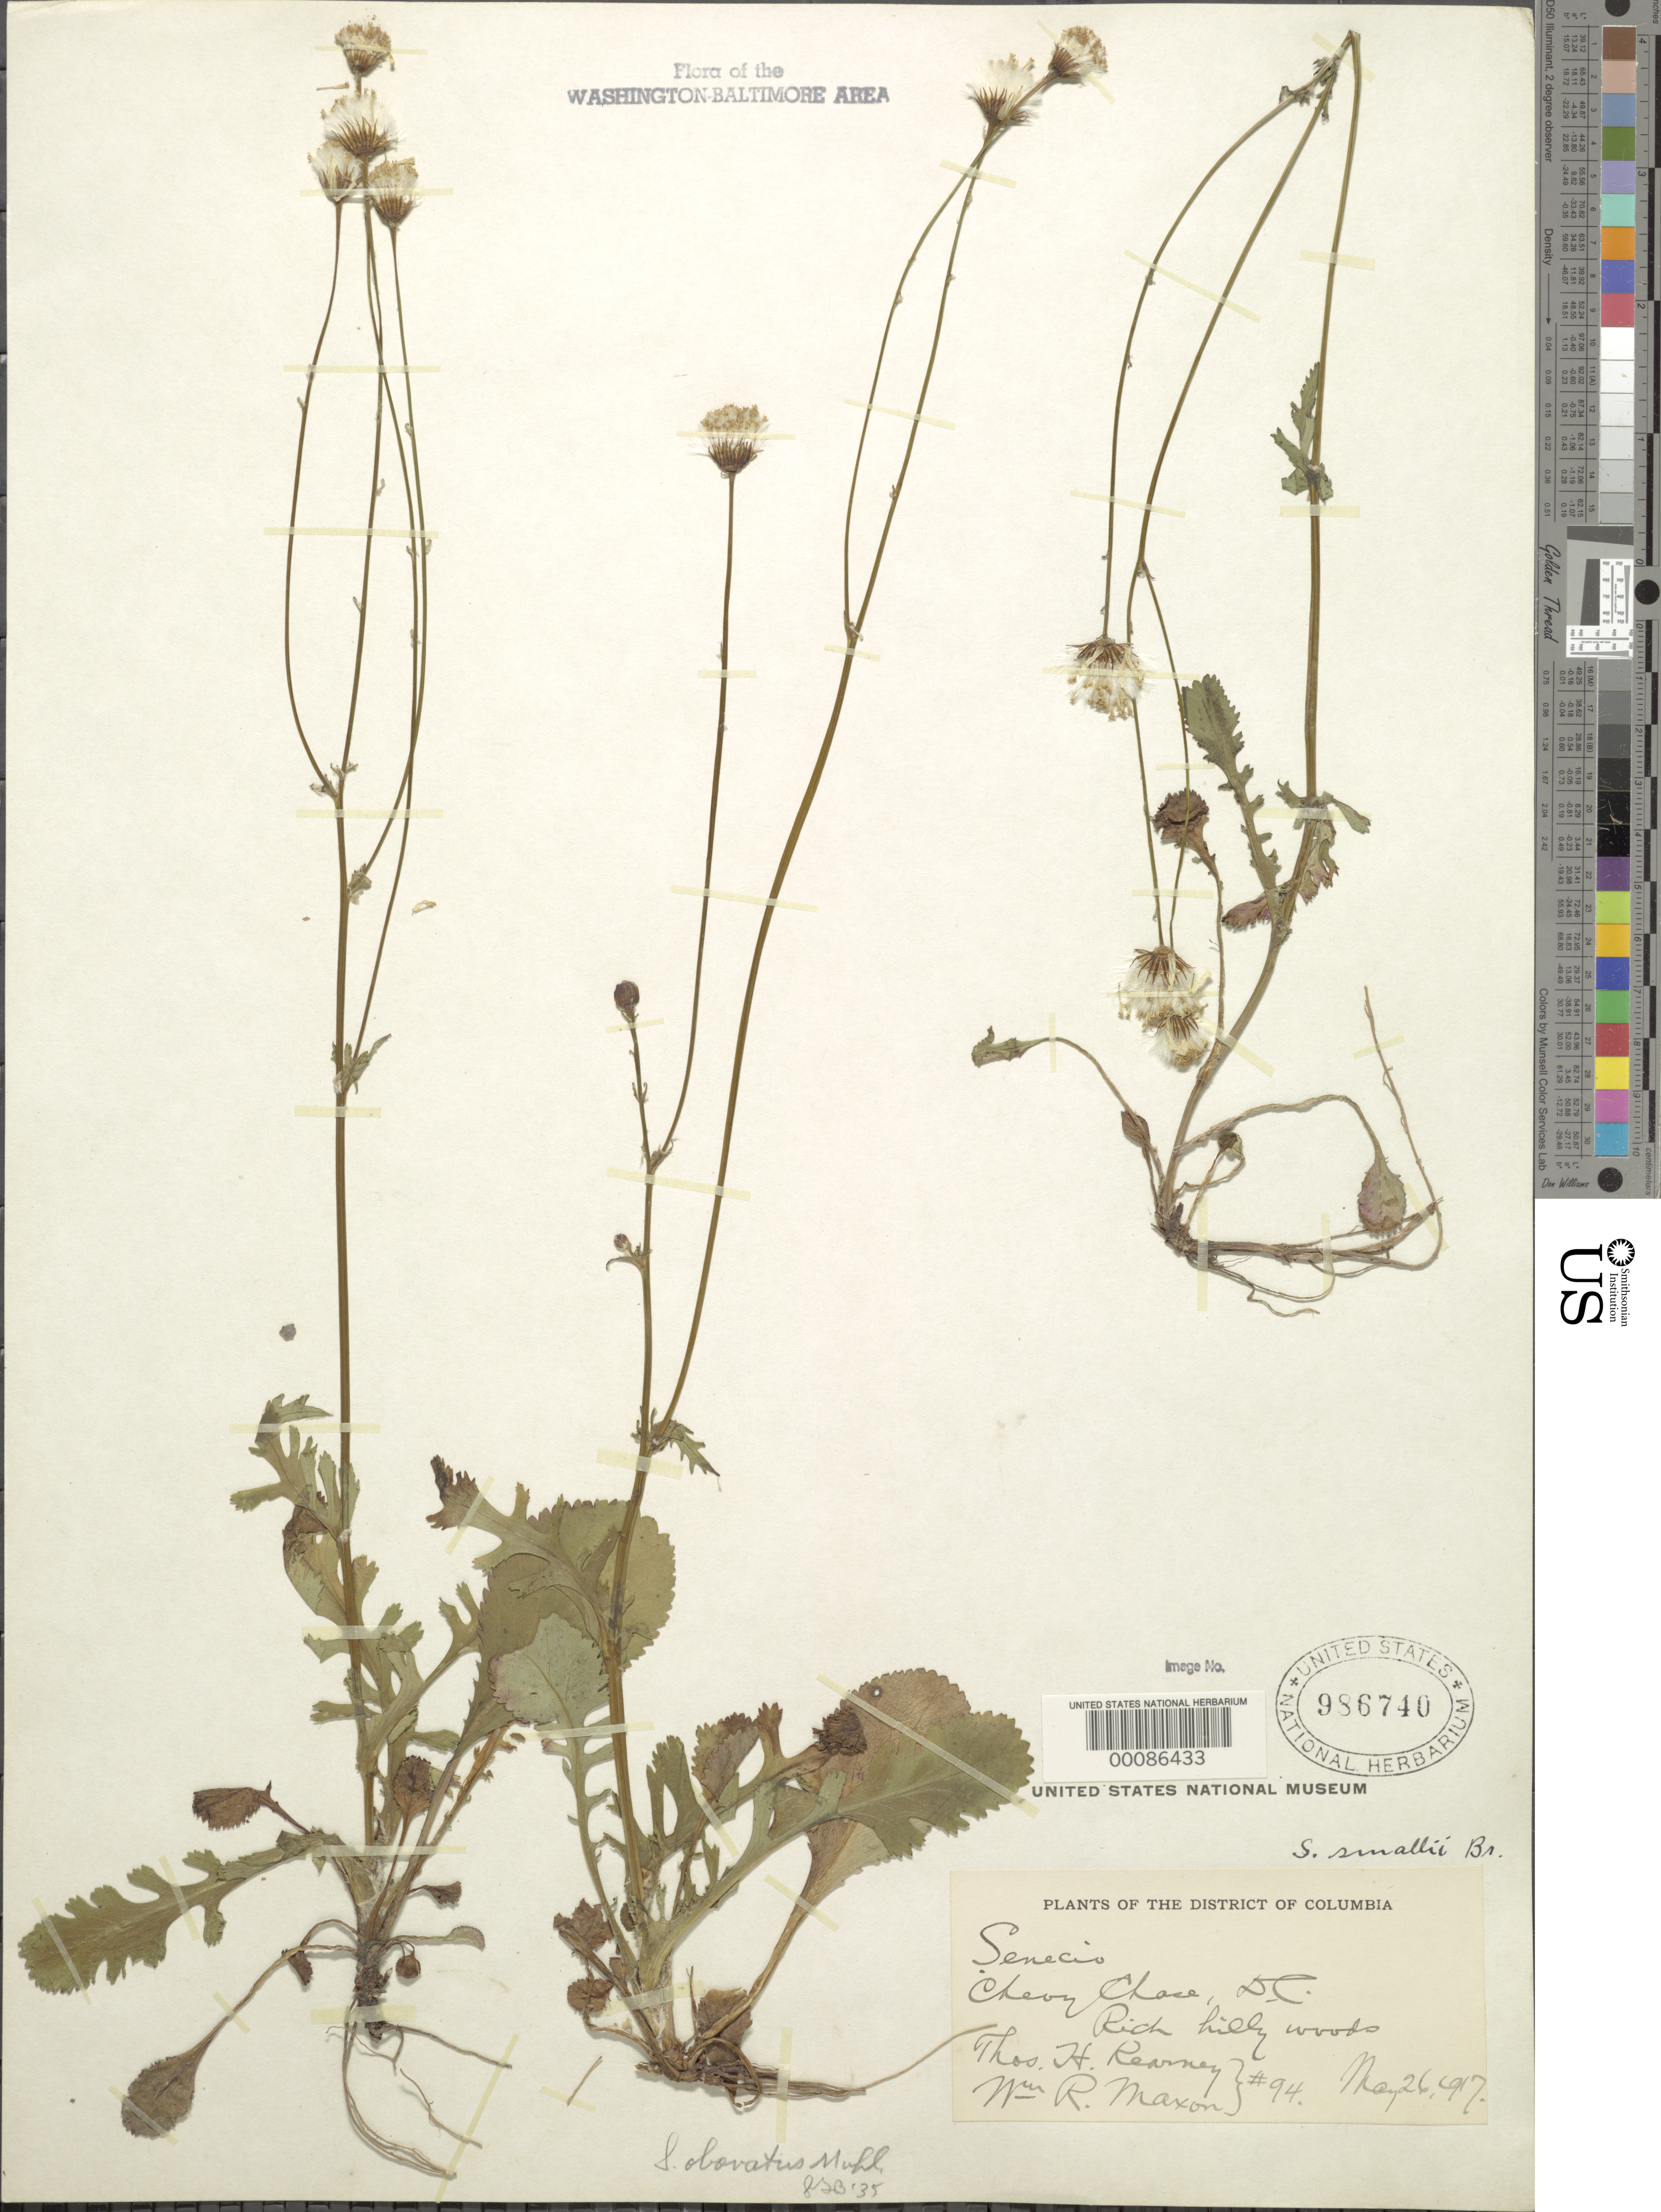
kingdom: Plantae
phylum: Tracheophyta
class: Magnoliopsida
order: Asterales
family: Asteraceae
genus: Packera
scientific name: Packera obovata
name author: (Muhl. ex Willd.) W.A. Weber & Á. Löve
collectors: T. H. Kearney & W. R. Maxon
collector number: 94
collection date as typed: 26 May 1917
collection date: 1917-05-26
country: United States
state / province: District of Columbia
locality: Chevy Chase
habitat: Rich hilly woods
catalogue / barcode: US 986740